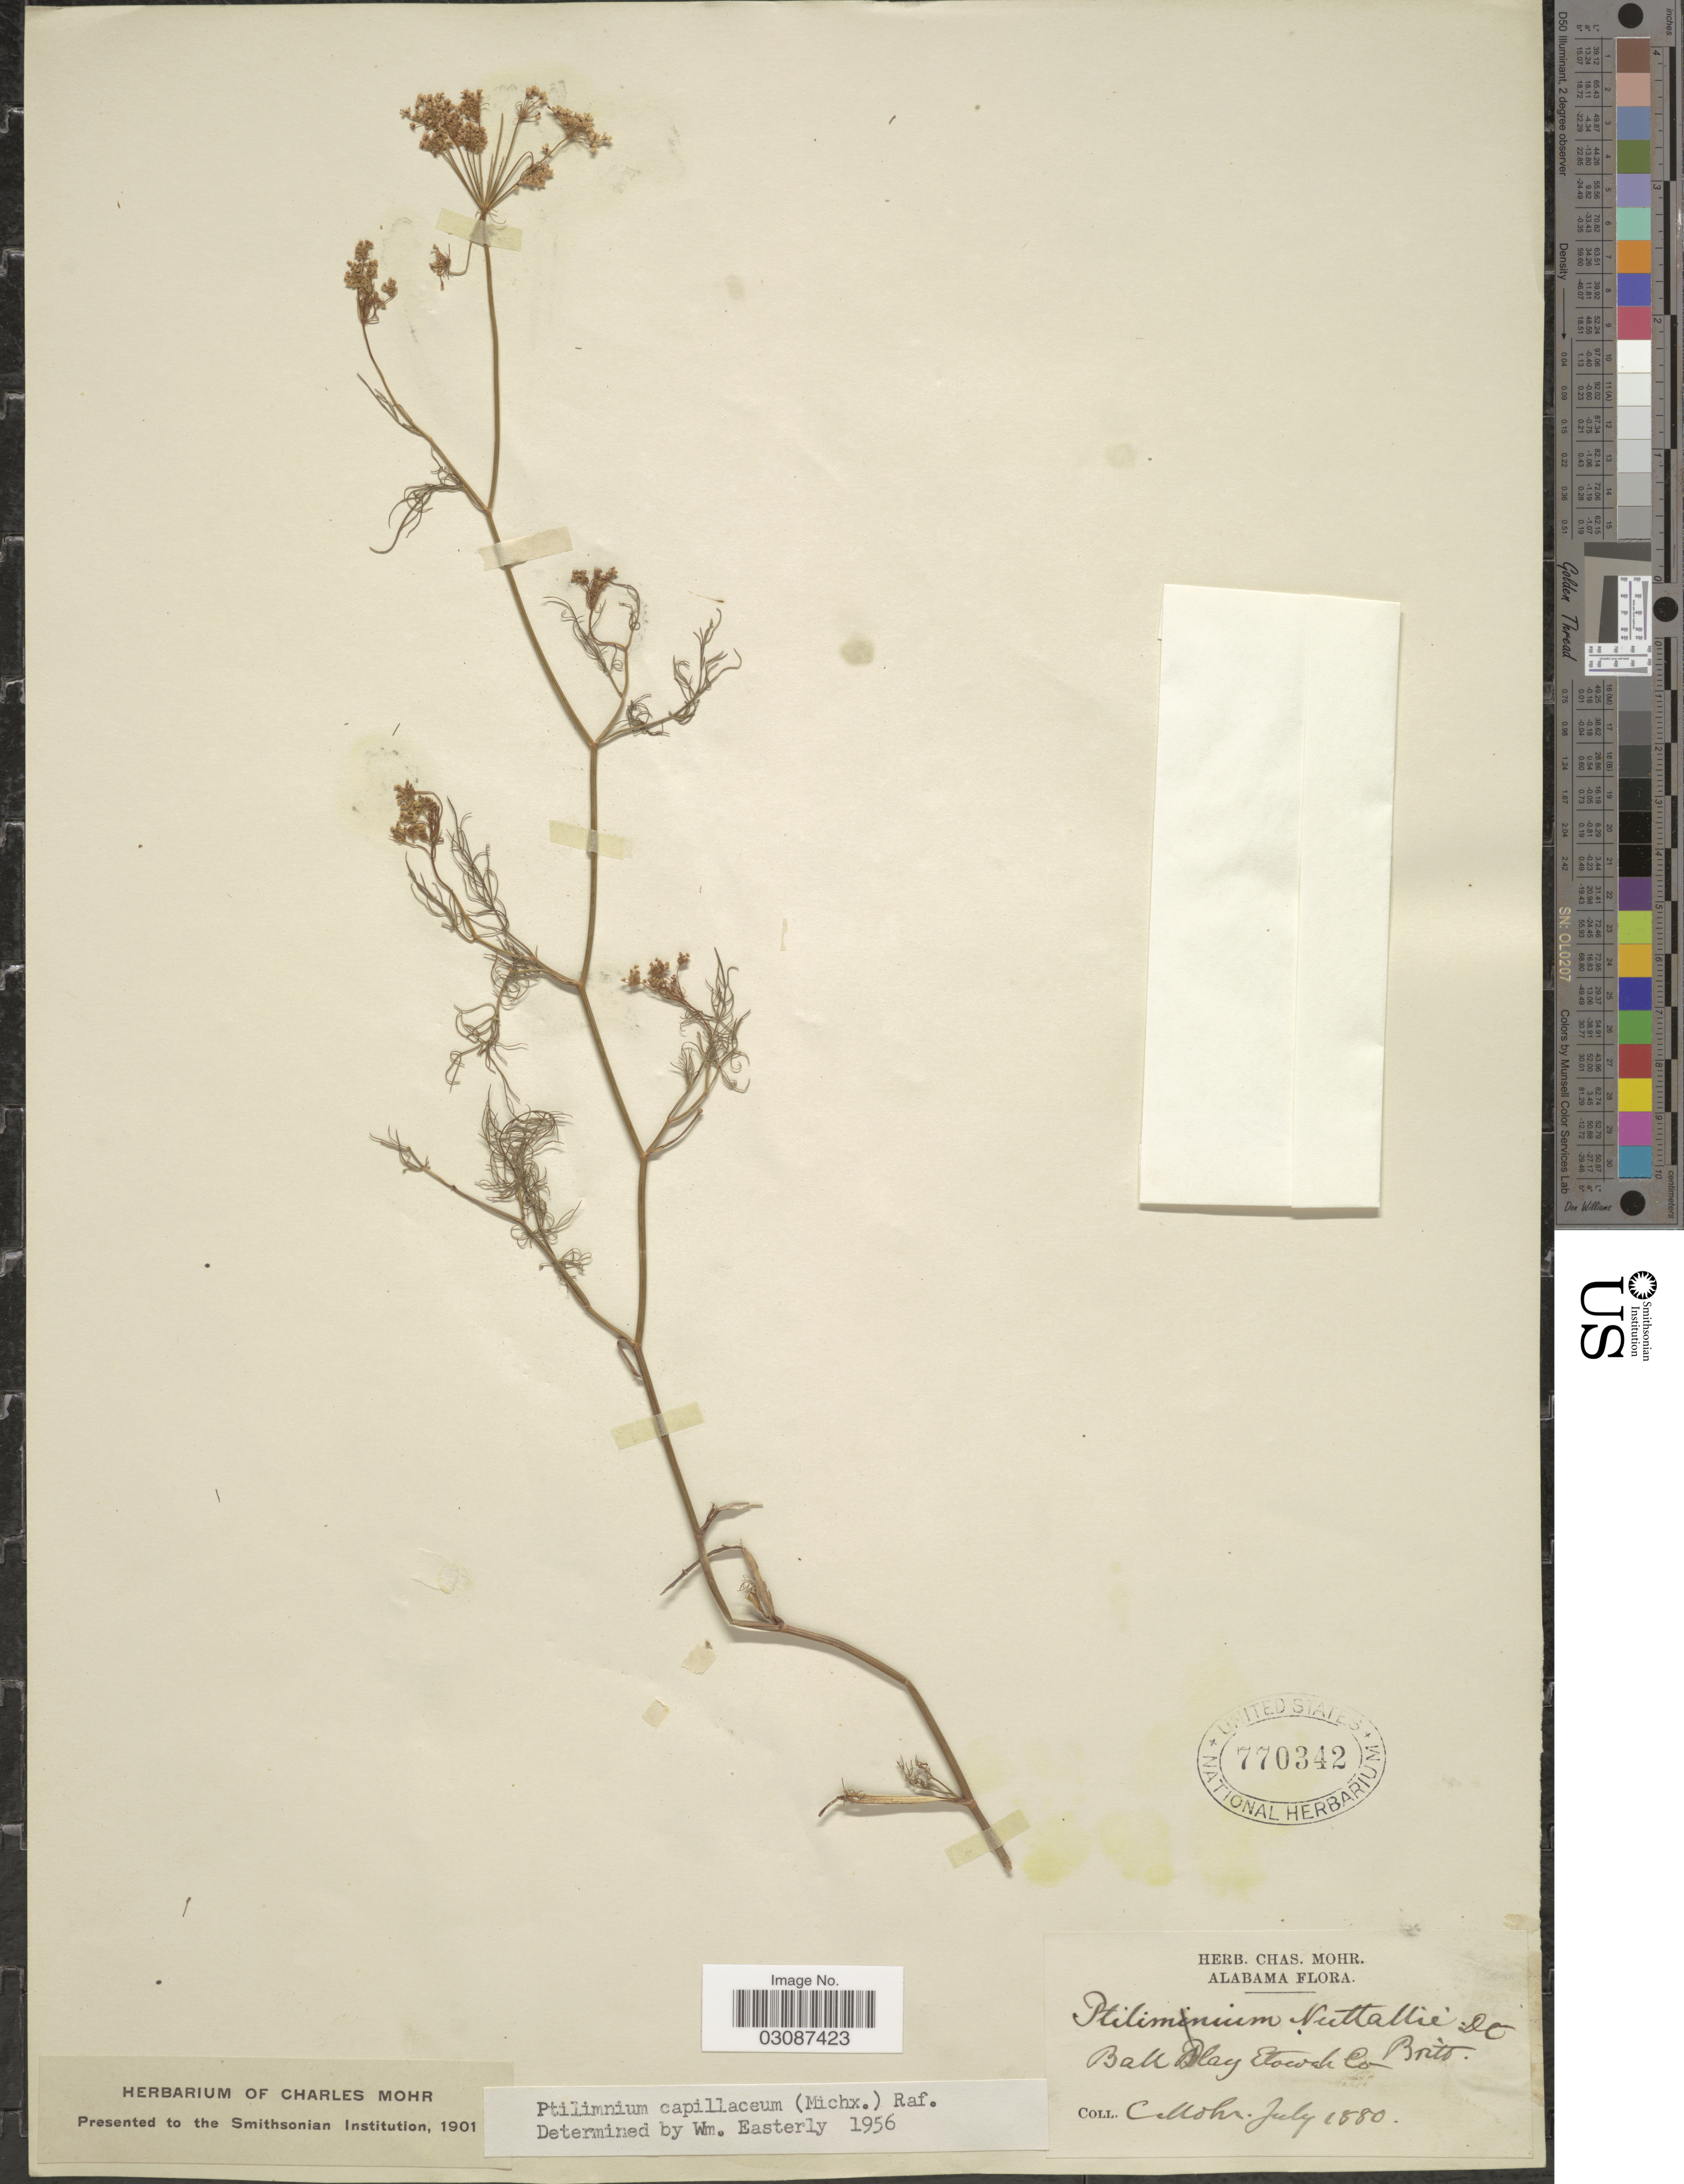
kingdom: Plantae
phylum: Tracheophyta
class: Magnoliopsida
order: Apiales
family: Apiaceae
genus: Ptilimnium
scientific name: Ptilimnium capillaceum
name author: (Michx.) Raf.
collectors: Mohr, C. T. (herbarium)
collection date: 1880-07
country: United States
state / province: Alabama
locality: Ball Play Etowah Co.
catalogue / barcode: US 770342